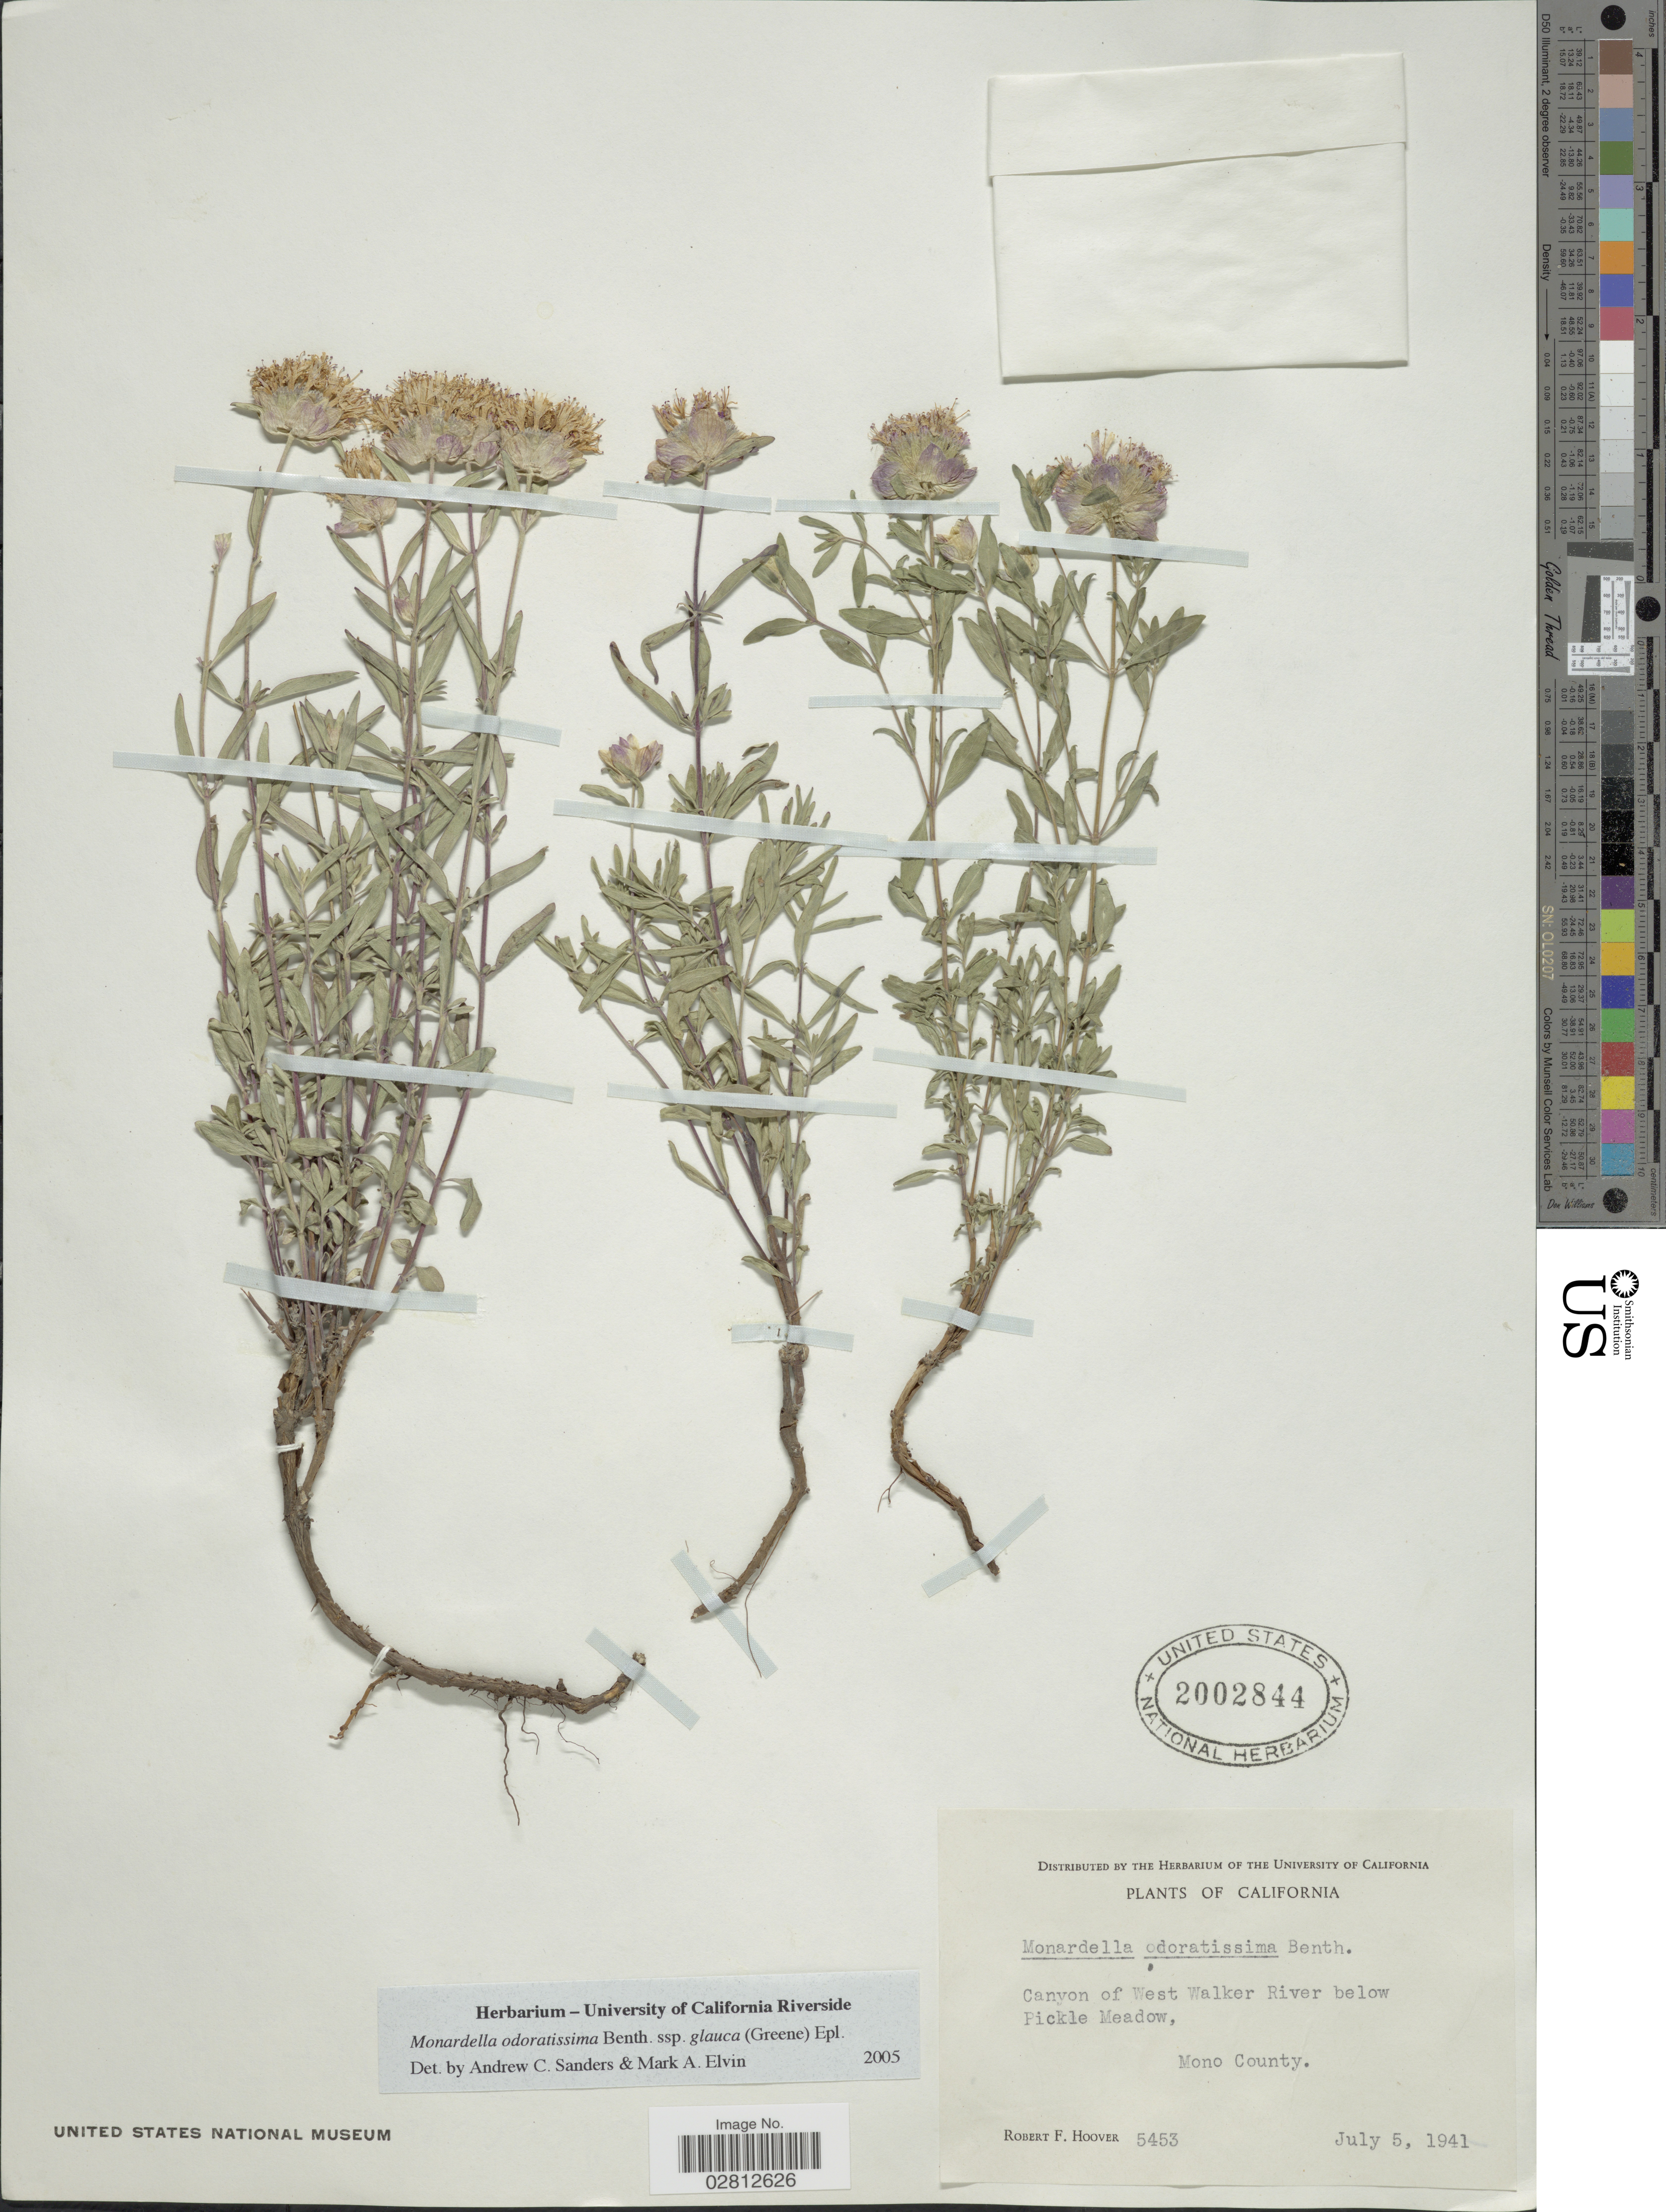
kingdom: Plantae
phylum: Tracheophyta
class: Magnoliopsida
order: Lamiales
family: Lamiaceae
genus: Monardella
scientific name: Monardella odoratissima subsp. glauca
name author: (Greene) Epling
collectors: R. F. Hoover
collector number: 5453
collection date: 1941-07-05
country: United States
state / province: California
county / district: Mono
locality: Canyon of West Walker River below Pickle Meadow, Mono County.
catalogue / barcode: US 2002844